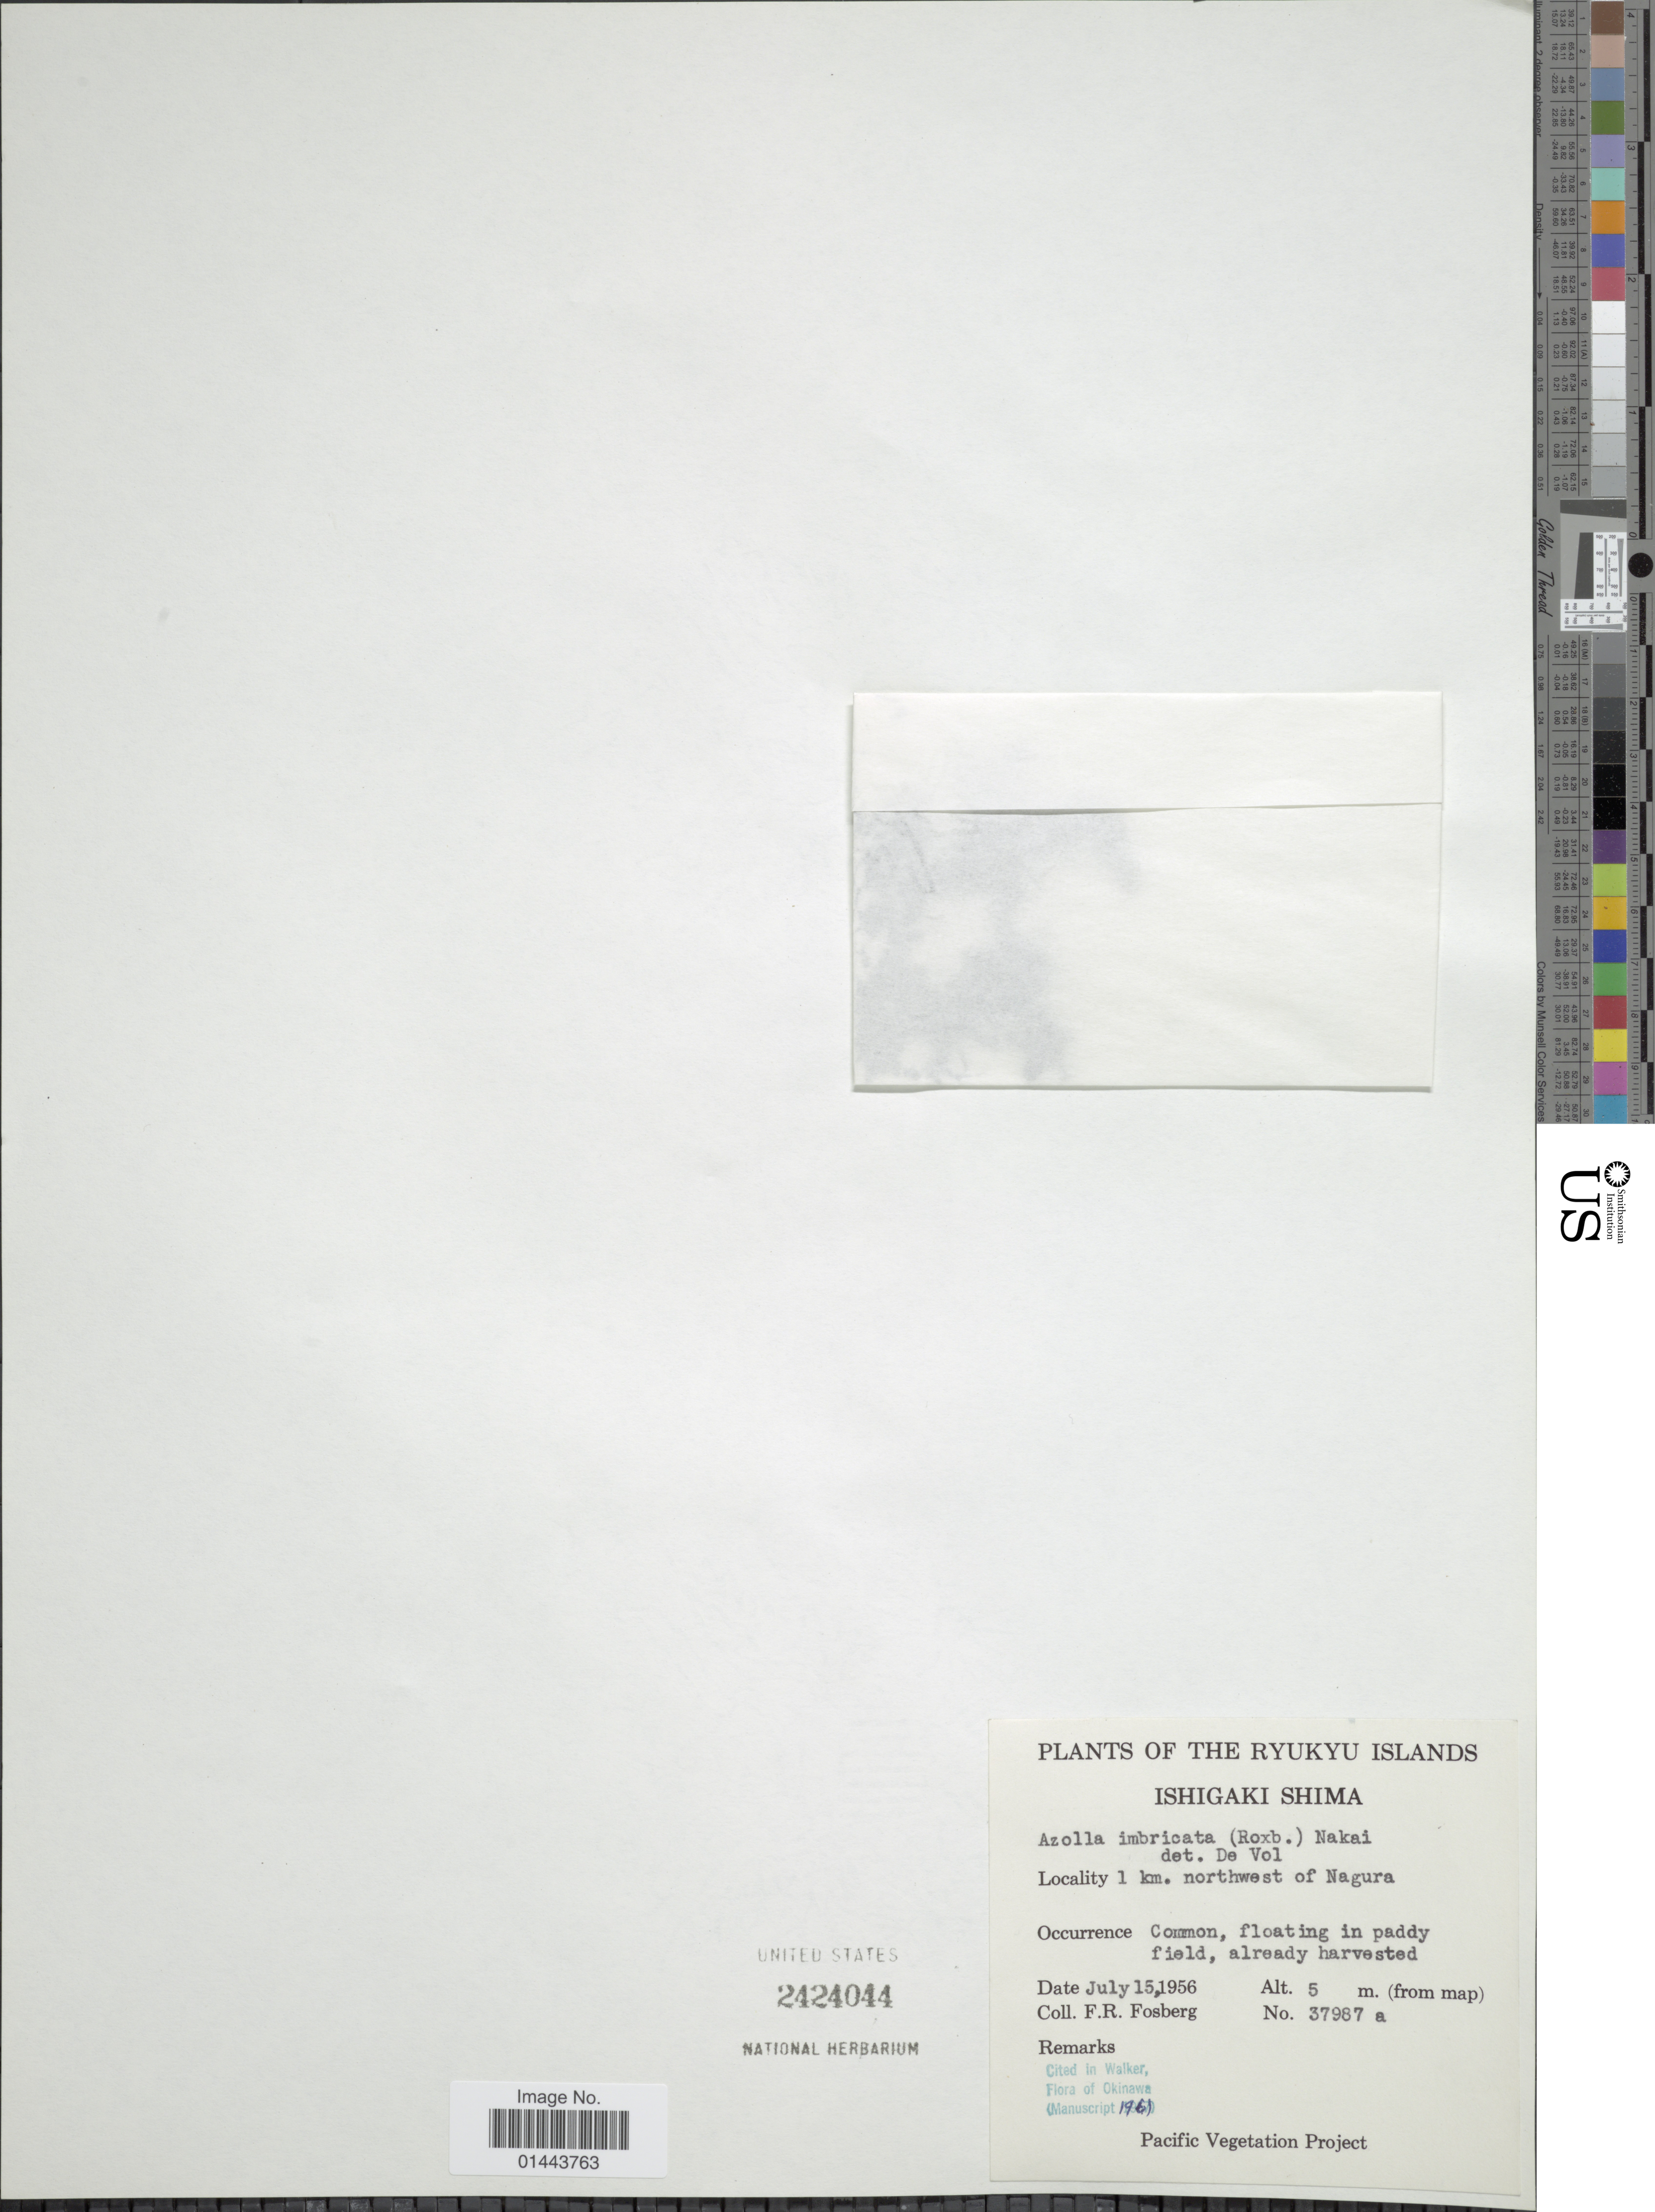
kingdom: Plantae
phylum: Tracheophyta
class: Polypodiopsida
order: Salviniales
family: Salviniaceae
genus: Azolla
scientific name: Azolla imbricata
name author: (Roxb.) Nakai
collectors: F. R. Fosberg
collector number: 37987a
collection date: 1956-07-15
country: Japan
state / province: Okinawa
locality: Ryukyu Islands, 1 km. northwest of Nagura, common, floating in paddy field, already harvested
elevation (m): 5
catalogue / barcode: US 2424044